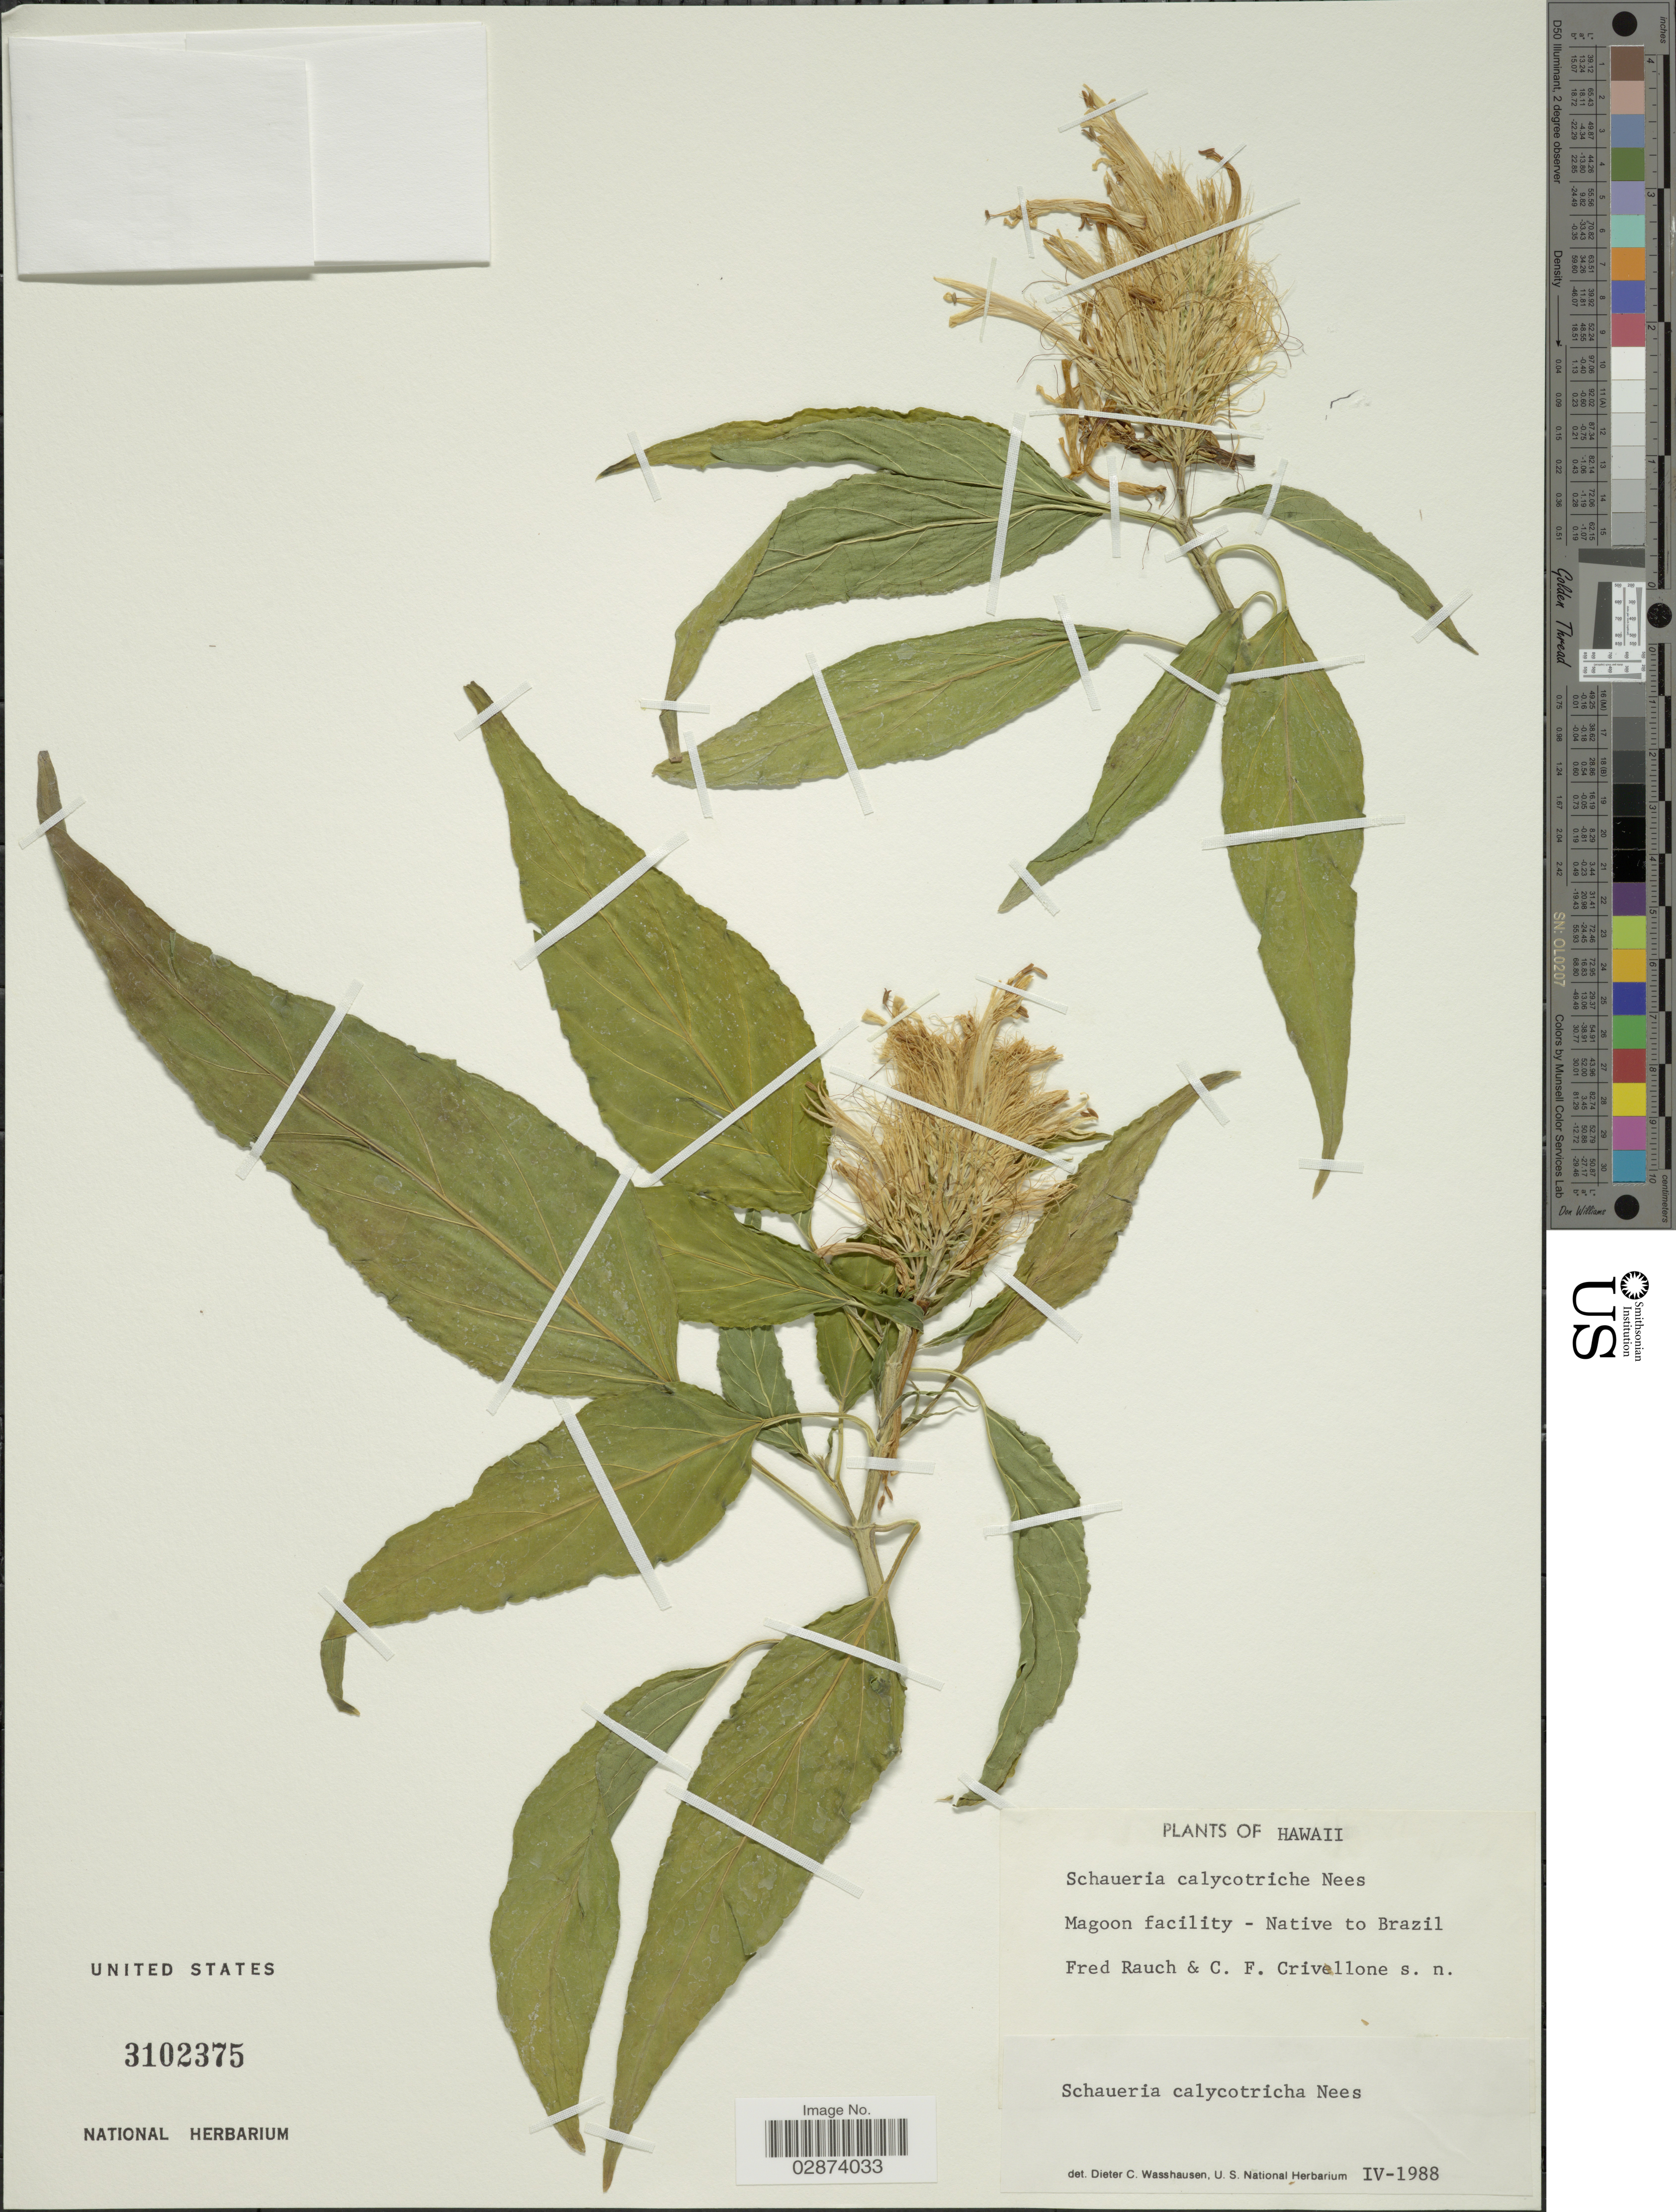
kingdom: Plantae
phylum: Tracheophyta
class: Magnoliopsida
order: Lamiales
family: Acanthaceae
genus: Schaueria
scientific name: Schaueria calycotricha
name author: (Link & Otto) Nees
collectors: F. Rauch & C. Crivellone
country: United States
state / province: Hawaii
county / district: Honolulu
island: Oahu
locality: Magoon facility.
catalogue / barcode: US 3102375